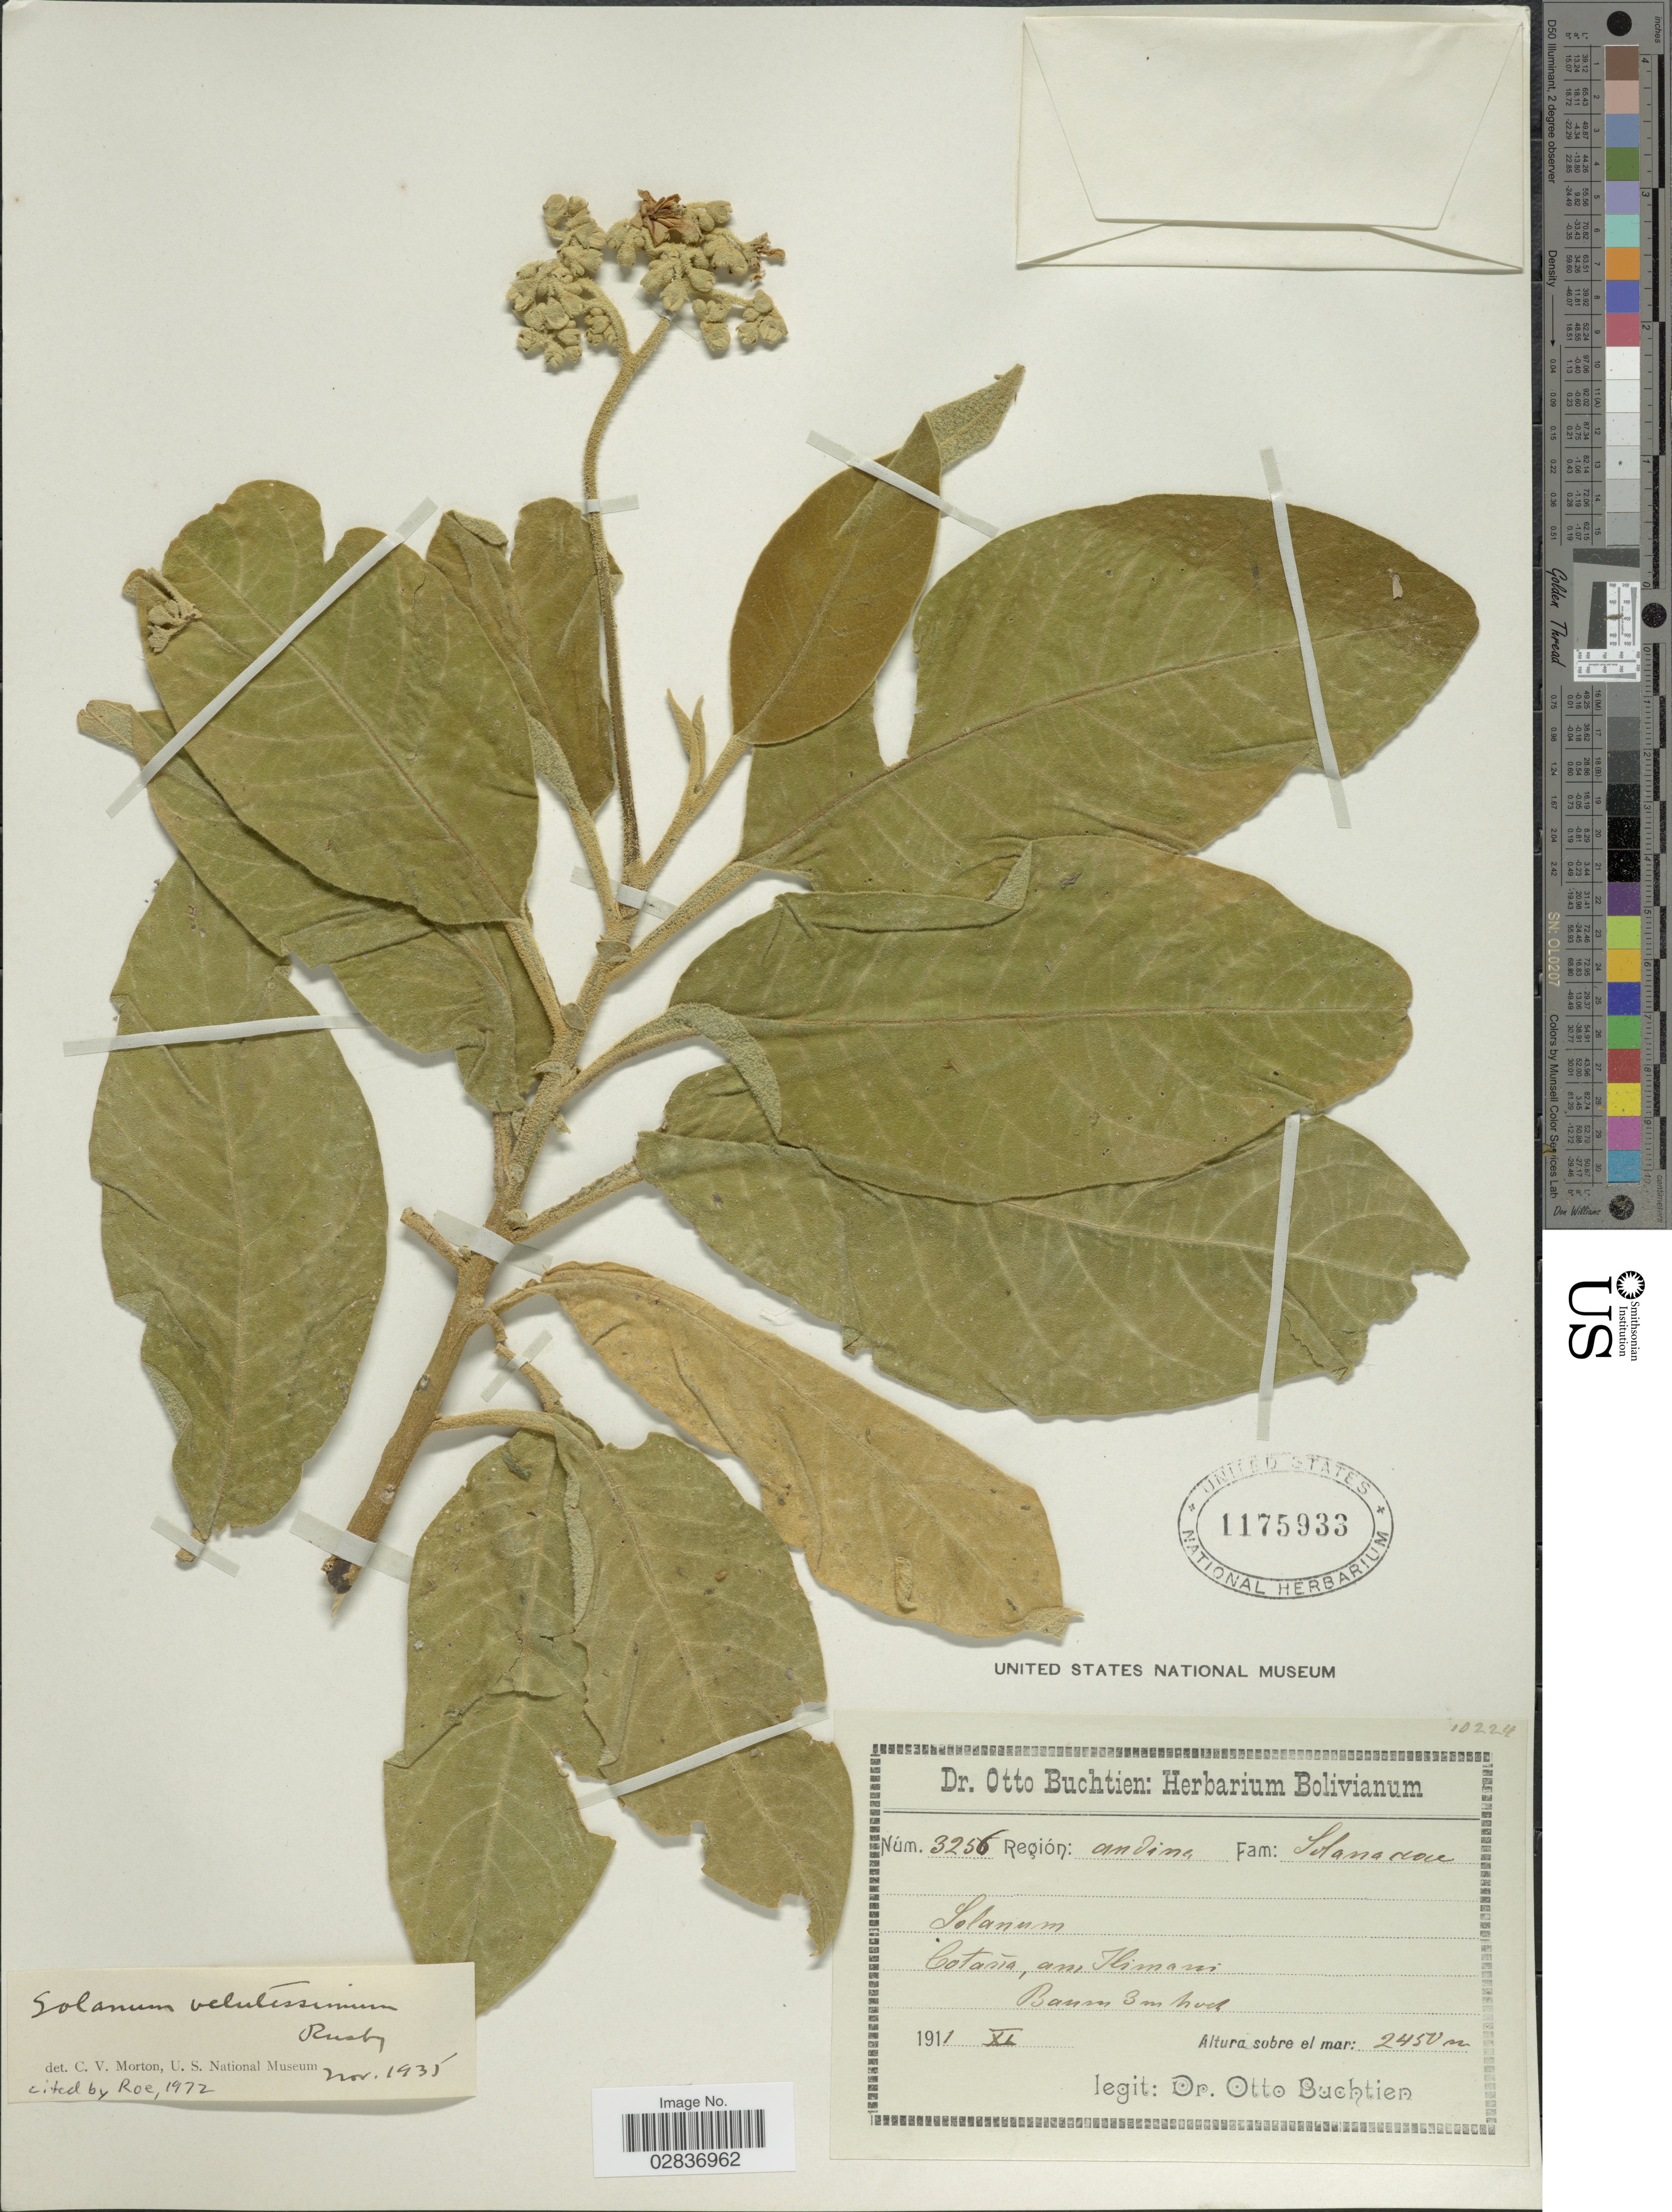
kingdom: Plantae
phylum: Tracheophyta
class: Magnoliopsida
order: Solanales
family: Solanaceae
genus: Solanum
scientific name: Solanum velutissimum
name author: Rusby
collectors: O. Buchtien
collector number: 3256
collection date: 1911-11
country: Bolivia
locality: Región: Andina, Cotaña am Illimani.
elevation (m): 2450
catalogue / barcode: US 1175933